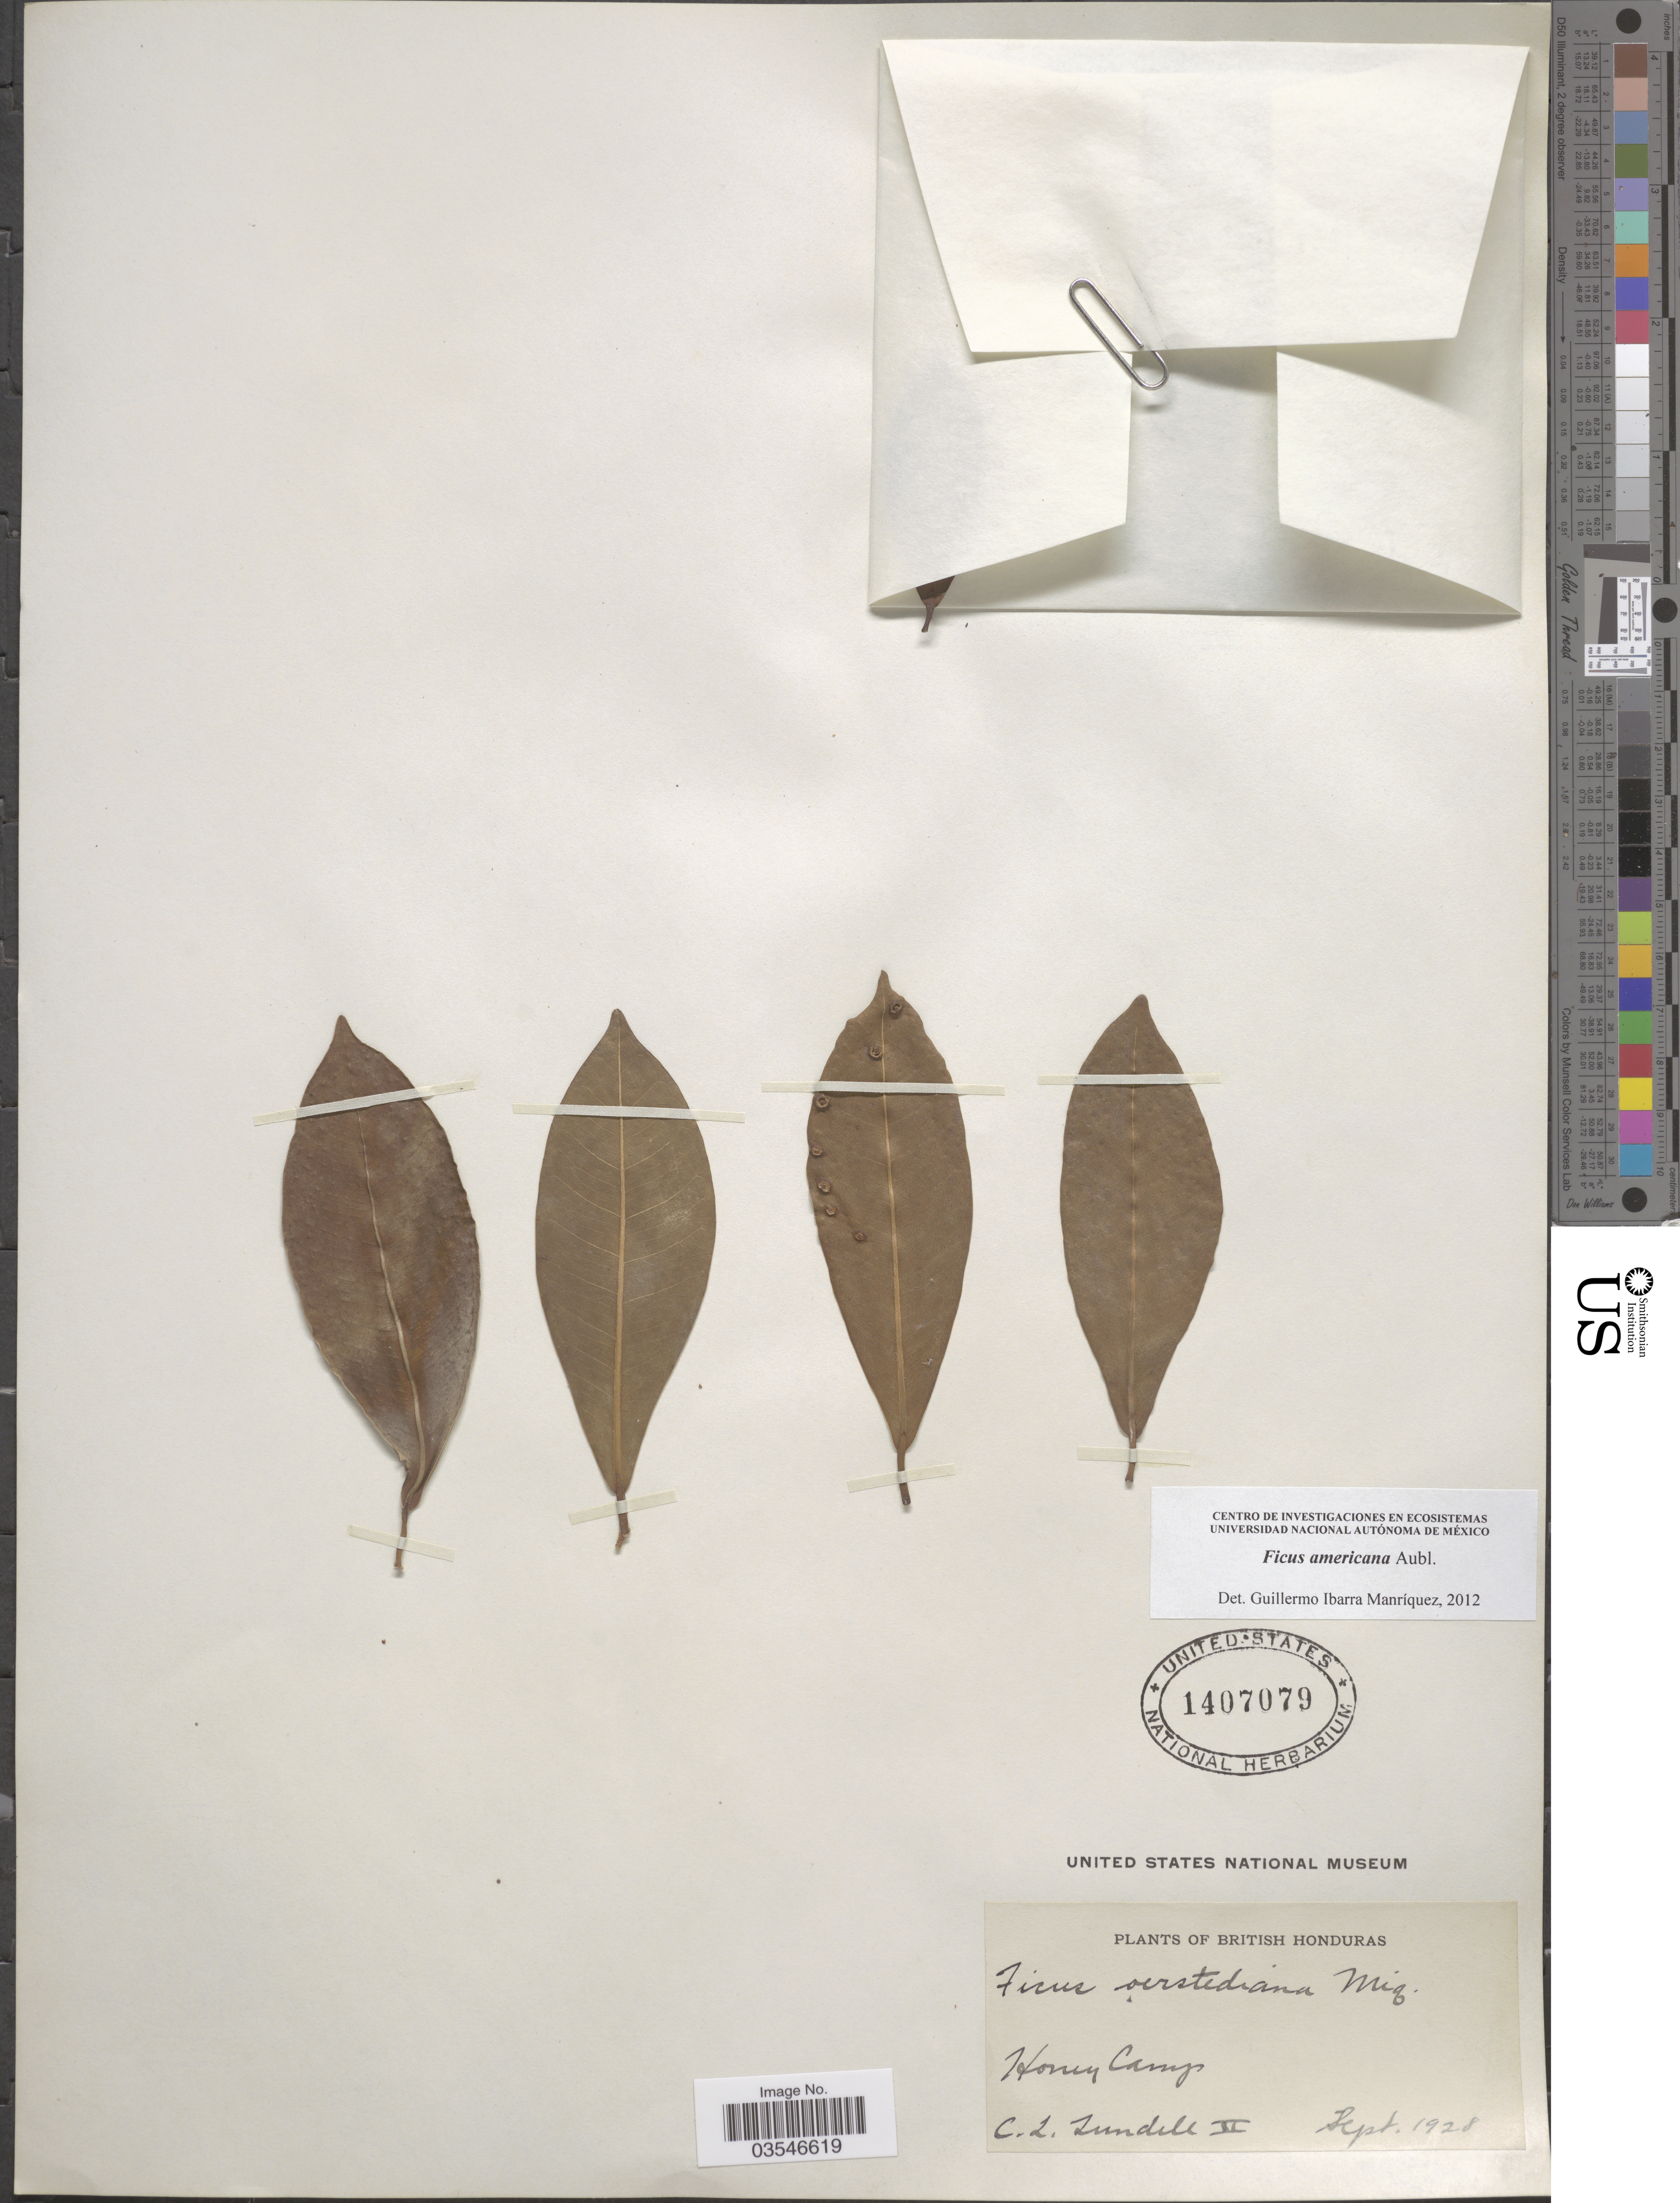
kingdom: Plantae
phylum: Tracheophyta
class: Magnoliopsida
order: Rosales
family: Moraceae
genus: Ficus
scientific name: Ficus americana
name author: Aubl.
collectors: C. L. Lundell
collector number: II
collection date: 1928-09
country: Belize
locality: British Honduras. Honey Camp.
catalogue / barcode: US 1407079